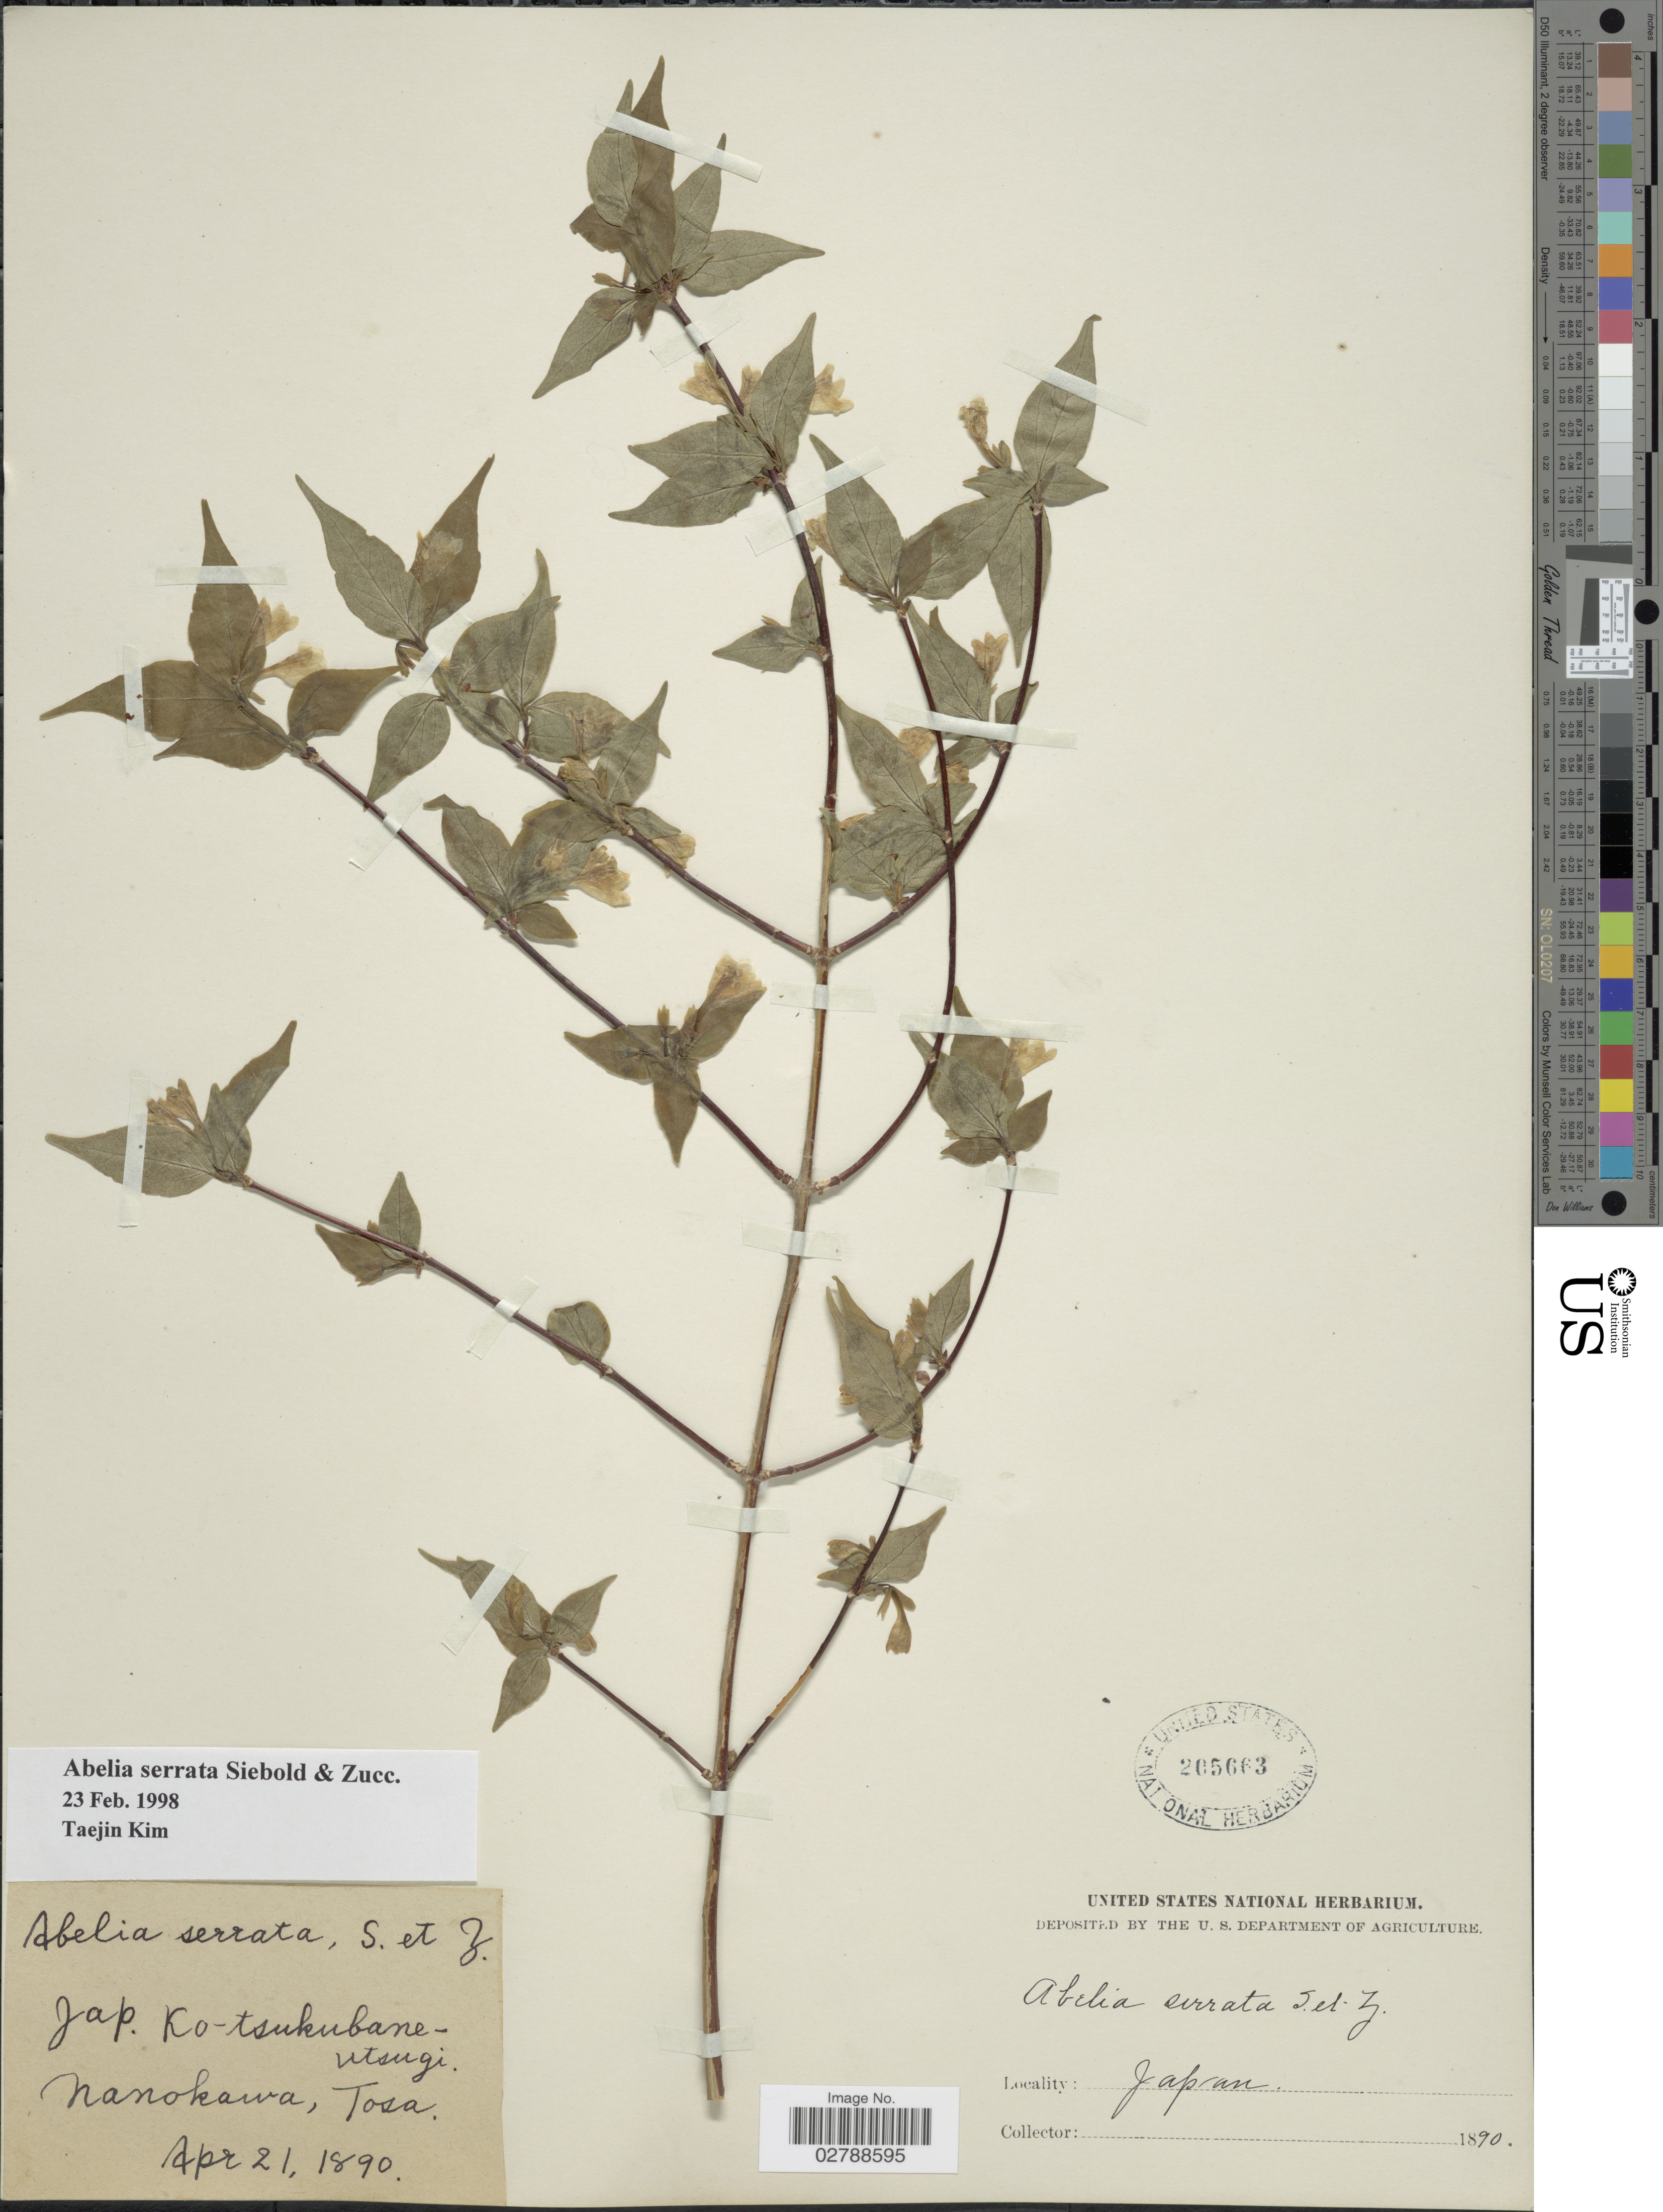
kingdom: Plantae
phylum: Tracheophyta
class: Magnoliopsida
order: Dipsacales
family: Caprifoliaceae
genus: Abelia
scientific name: Abelia serrata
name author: Siebold & Zucc.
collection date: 1890-04-21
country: Japan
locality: Nanokawa, Tosa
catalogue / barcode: US 205663